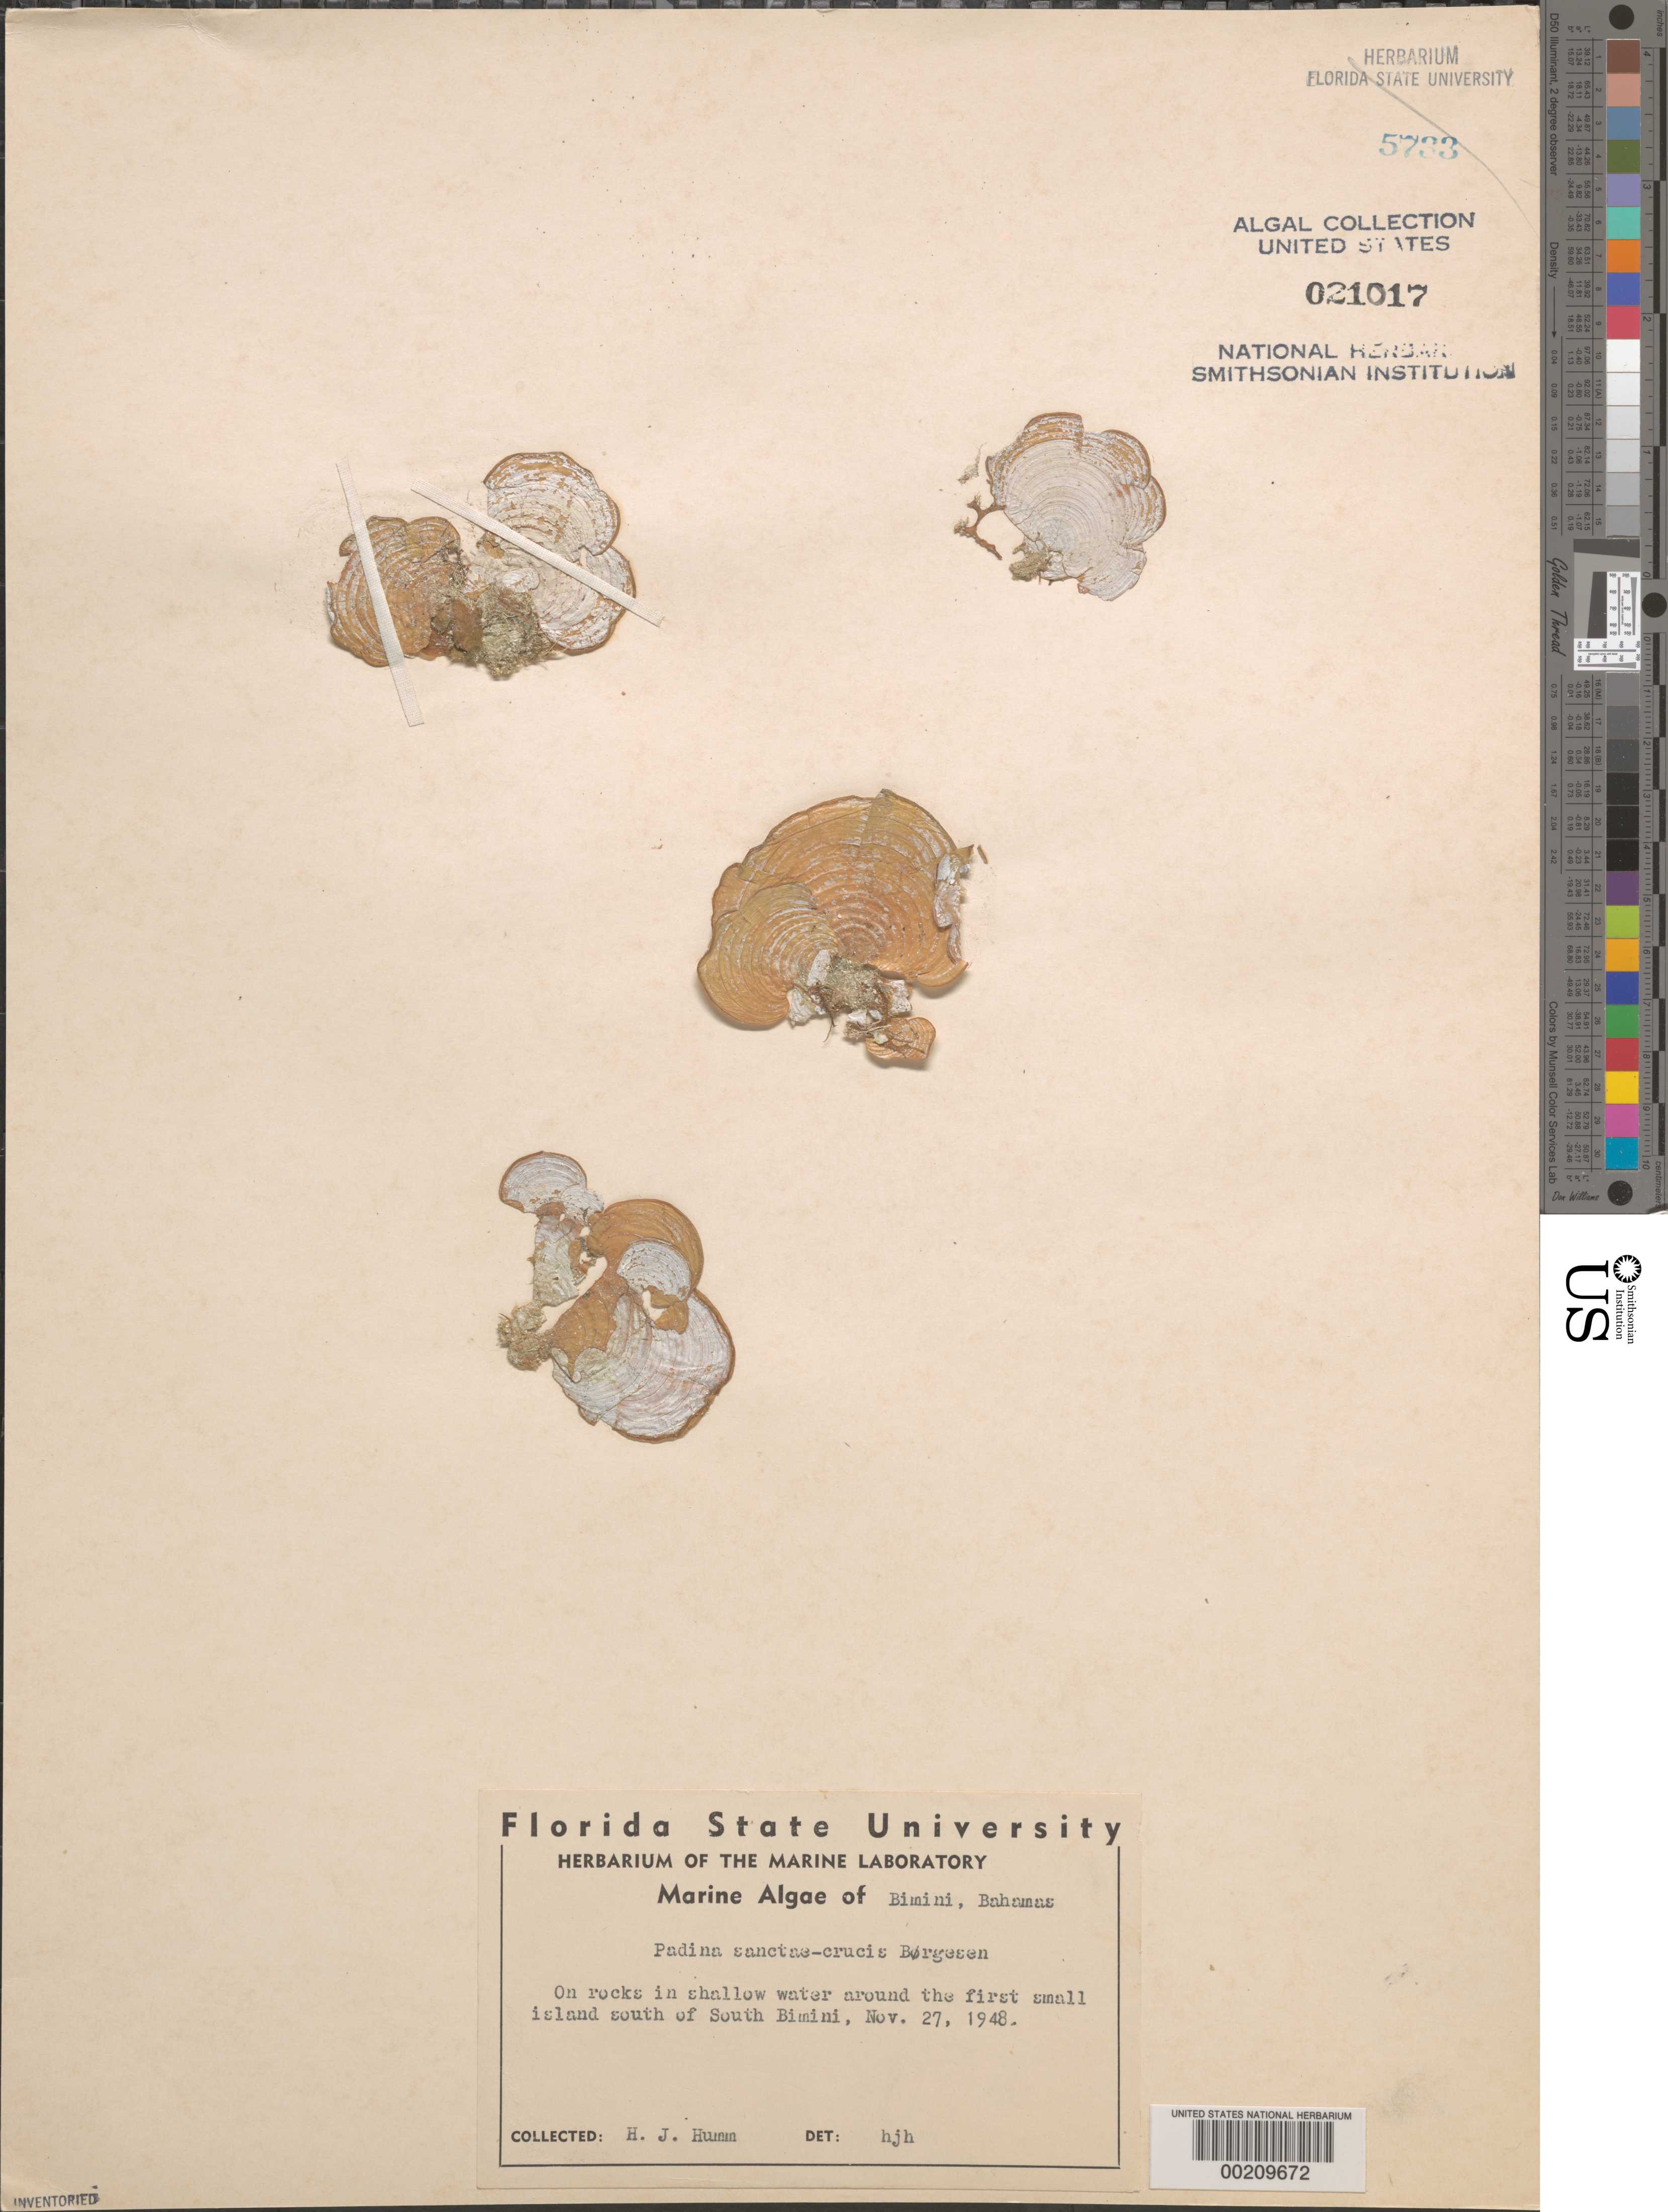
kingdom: Chromista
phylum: Ochrophyta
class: Phaeophyceae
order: Dictyotales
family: Dictyotaceae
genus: Padina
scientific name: Padina sanctae-crucis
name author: Børgesen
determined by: Humm, Harold J.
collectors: H. J. Humm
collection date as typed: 27 Nov 1948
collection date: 1948-11-27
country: Bahamas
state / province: Biminis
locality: First small island south of south bimini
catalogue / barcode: US 21017